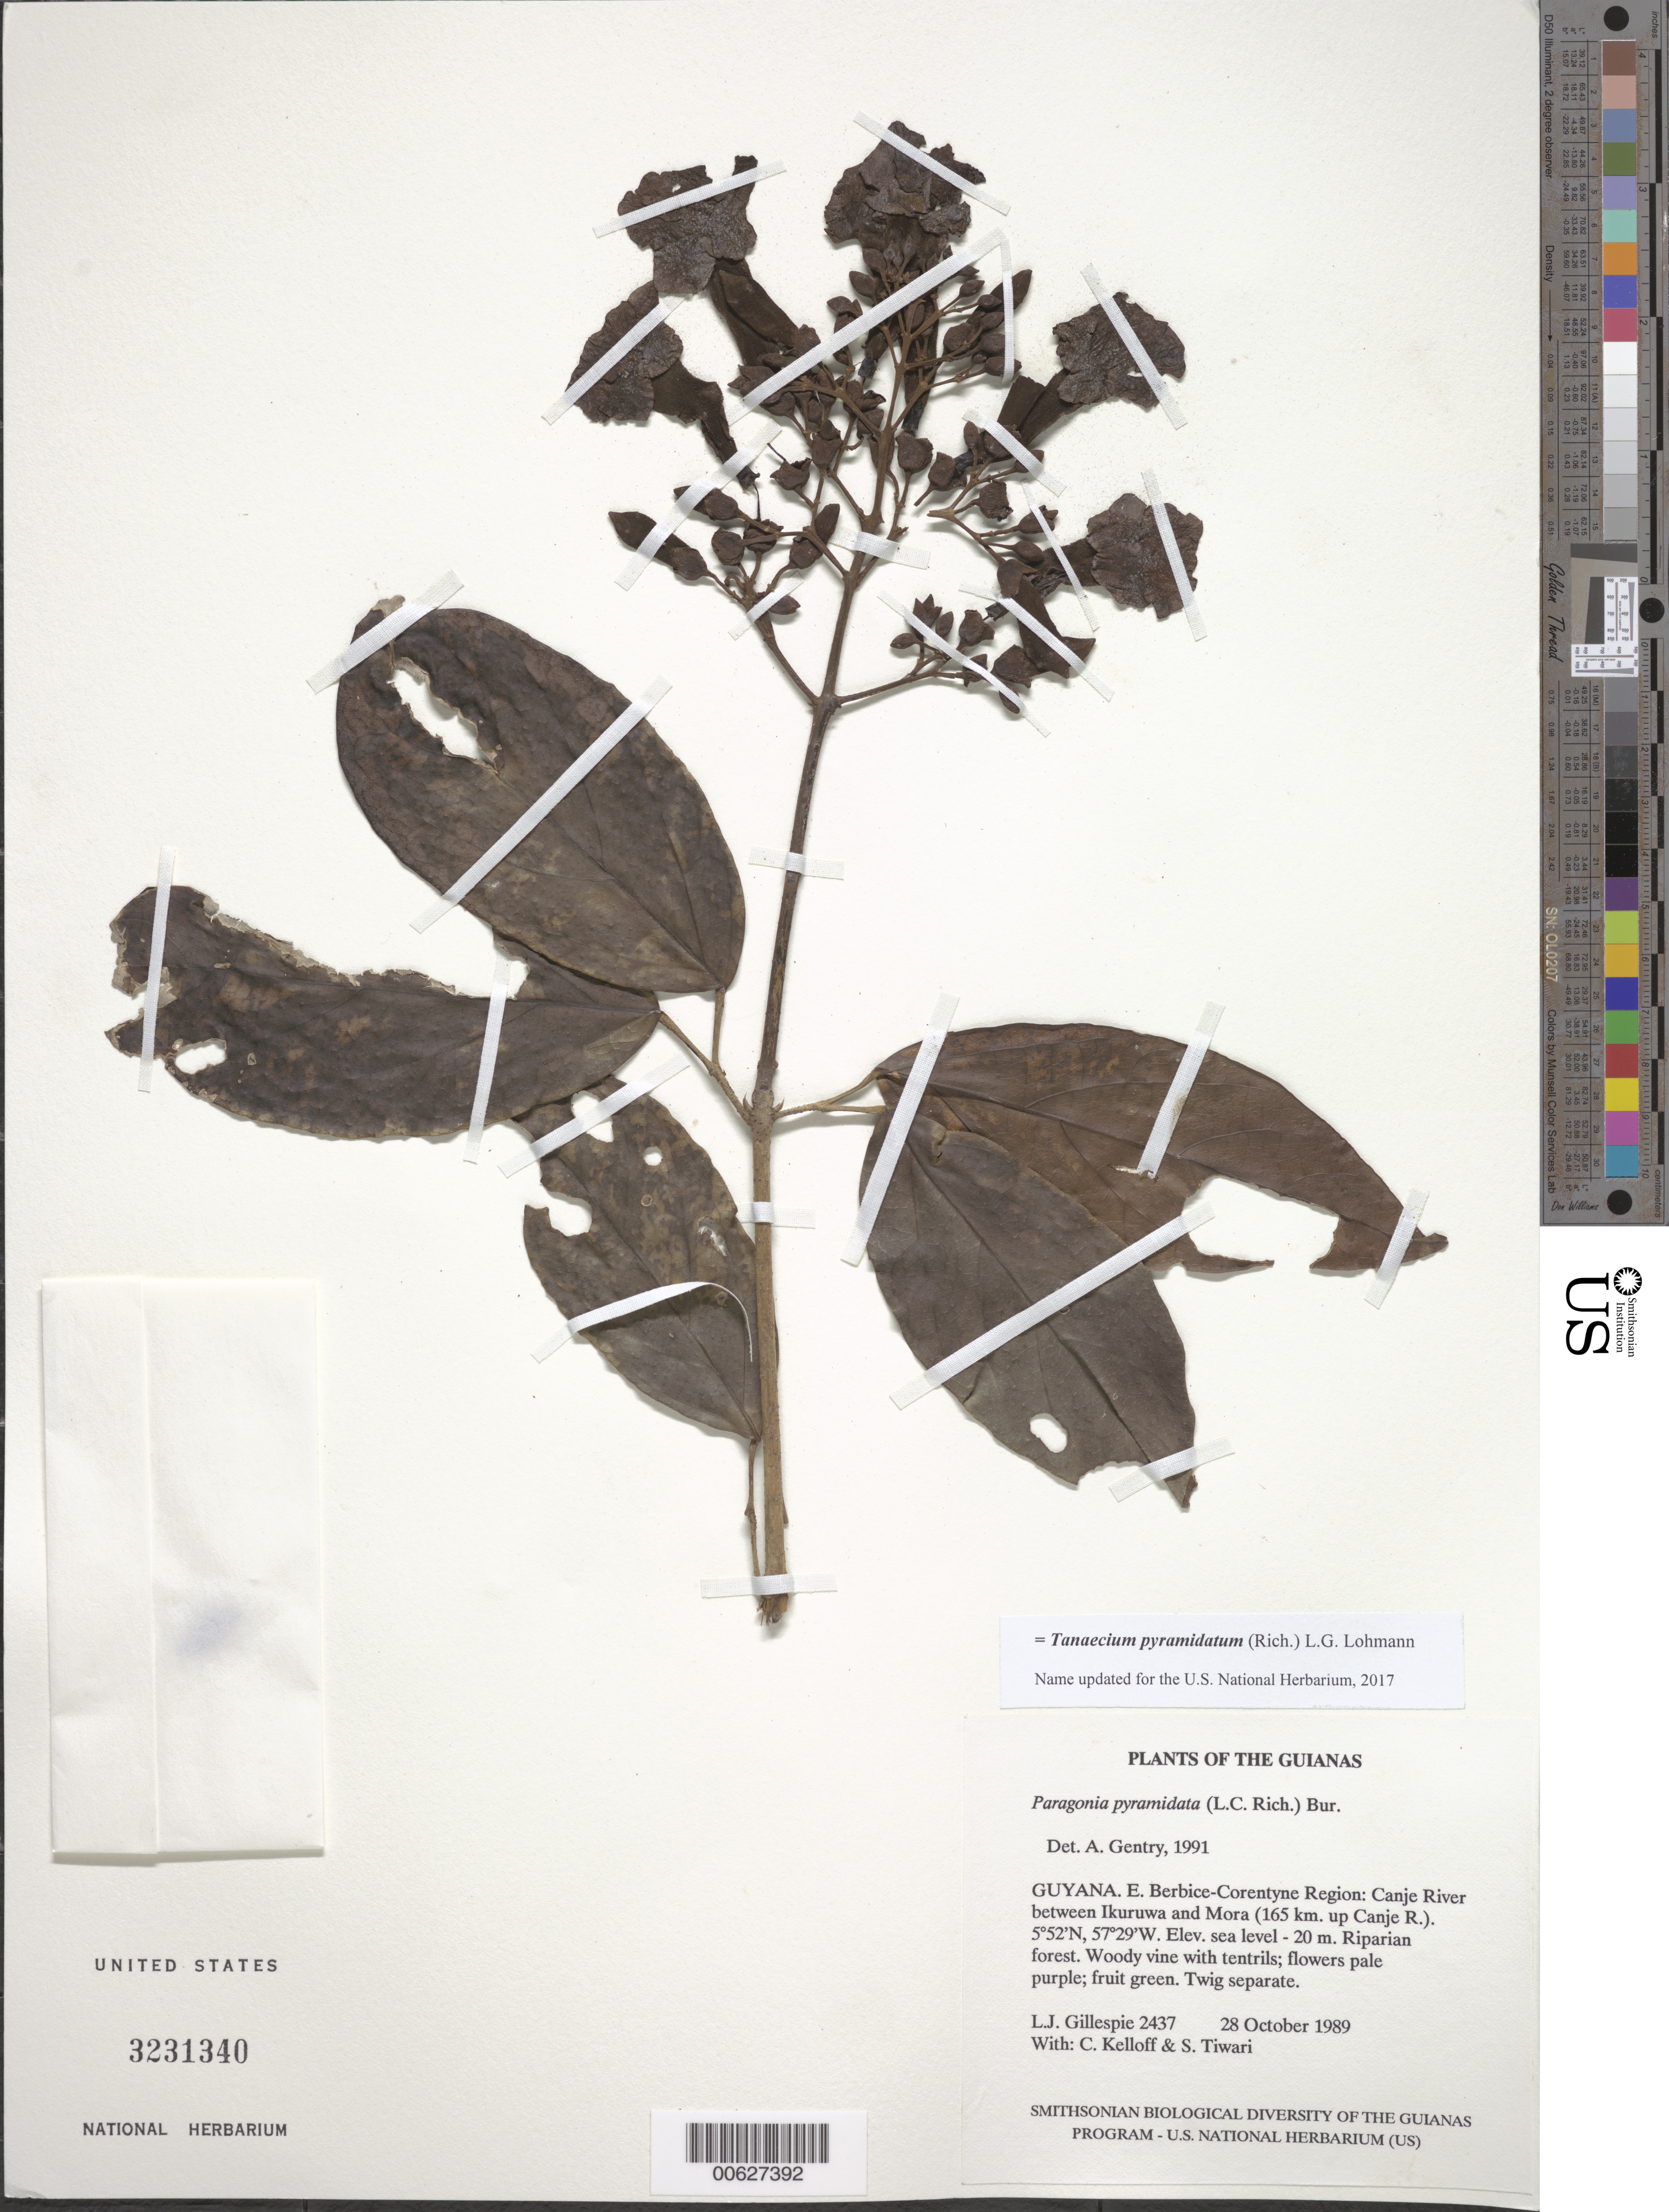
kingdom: Plantae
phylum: Tracheophyta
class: Magnoliopsida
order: Lamiales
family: Bignoniaceae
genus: Tanaecium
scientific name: Tanaecium pyramidatum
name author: (Rich.) L.G. Lohmann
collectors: L. J. Gillespie, C. L. Kelloff & S. Tiwari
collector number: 2437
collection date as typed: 28 October 1989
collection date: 1989-10-28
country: Guyana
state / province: E. Berbice-Corentyne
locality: Canje River between Ikuruwa and Mora (165 km. up Canje R.)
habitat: Riparian forest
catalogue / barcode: US 3231340